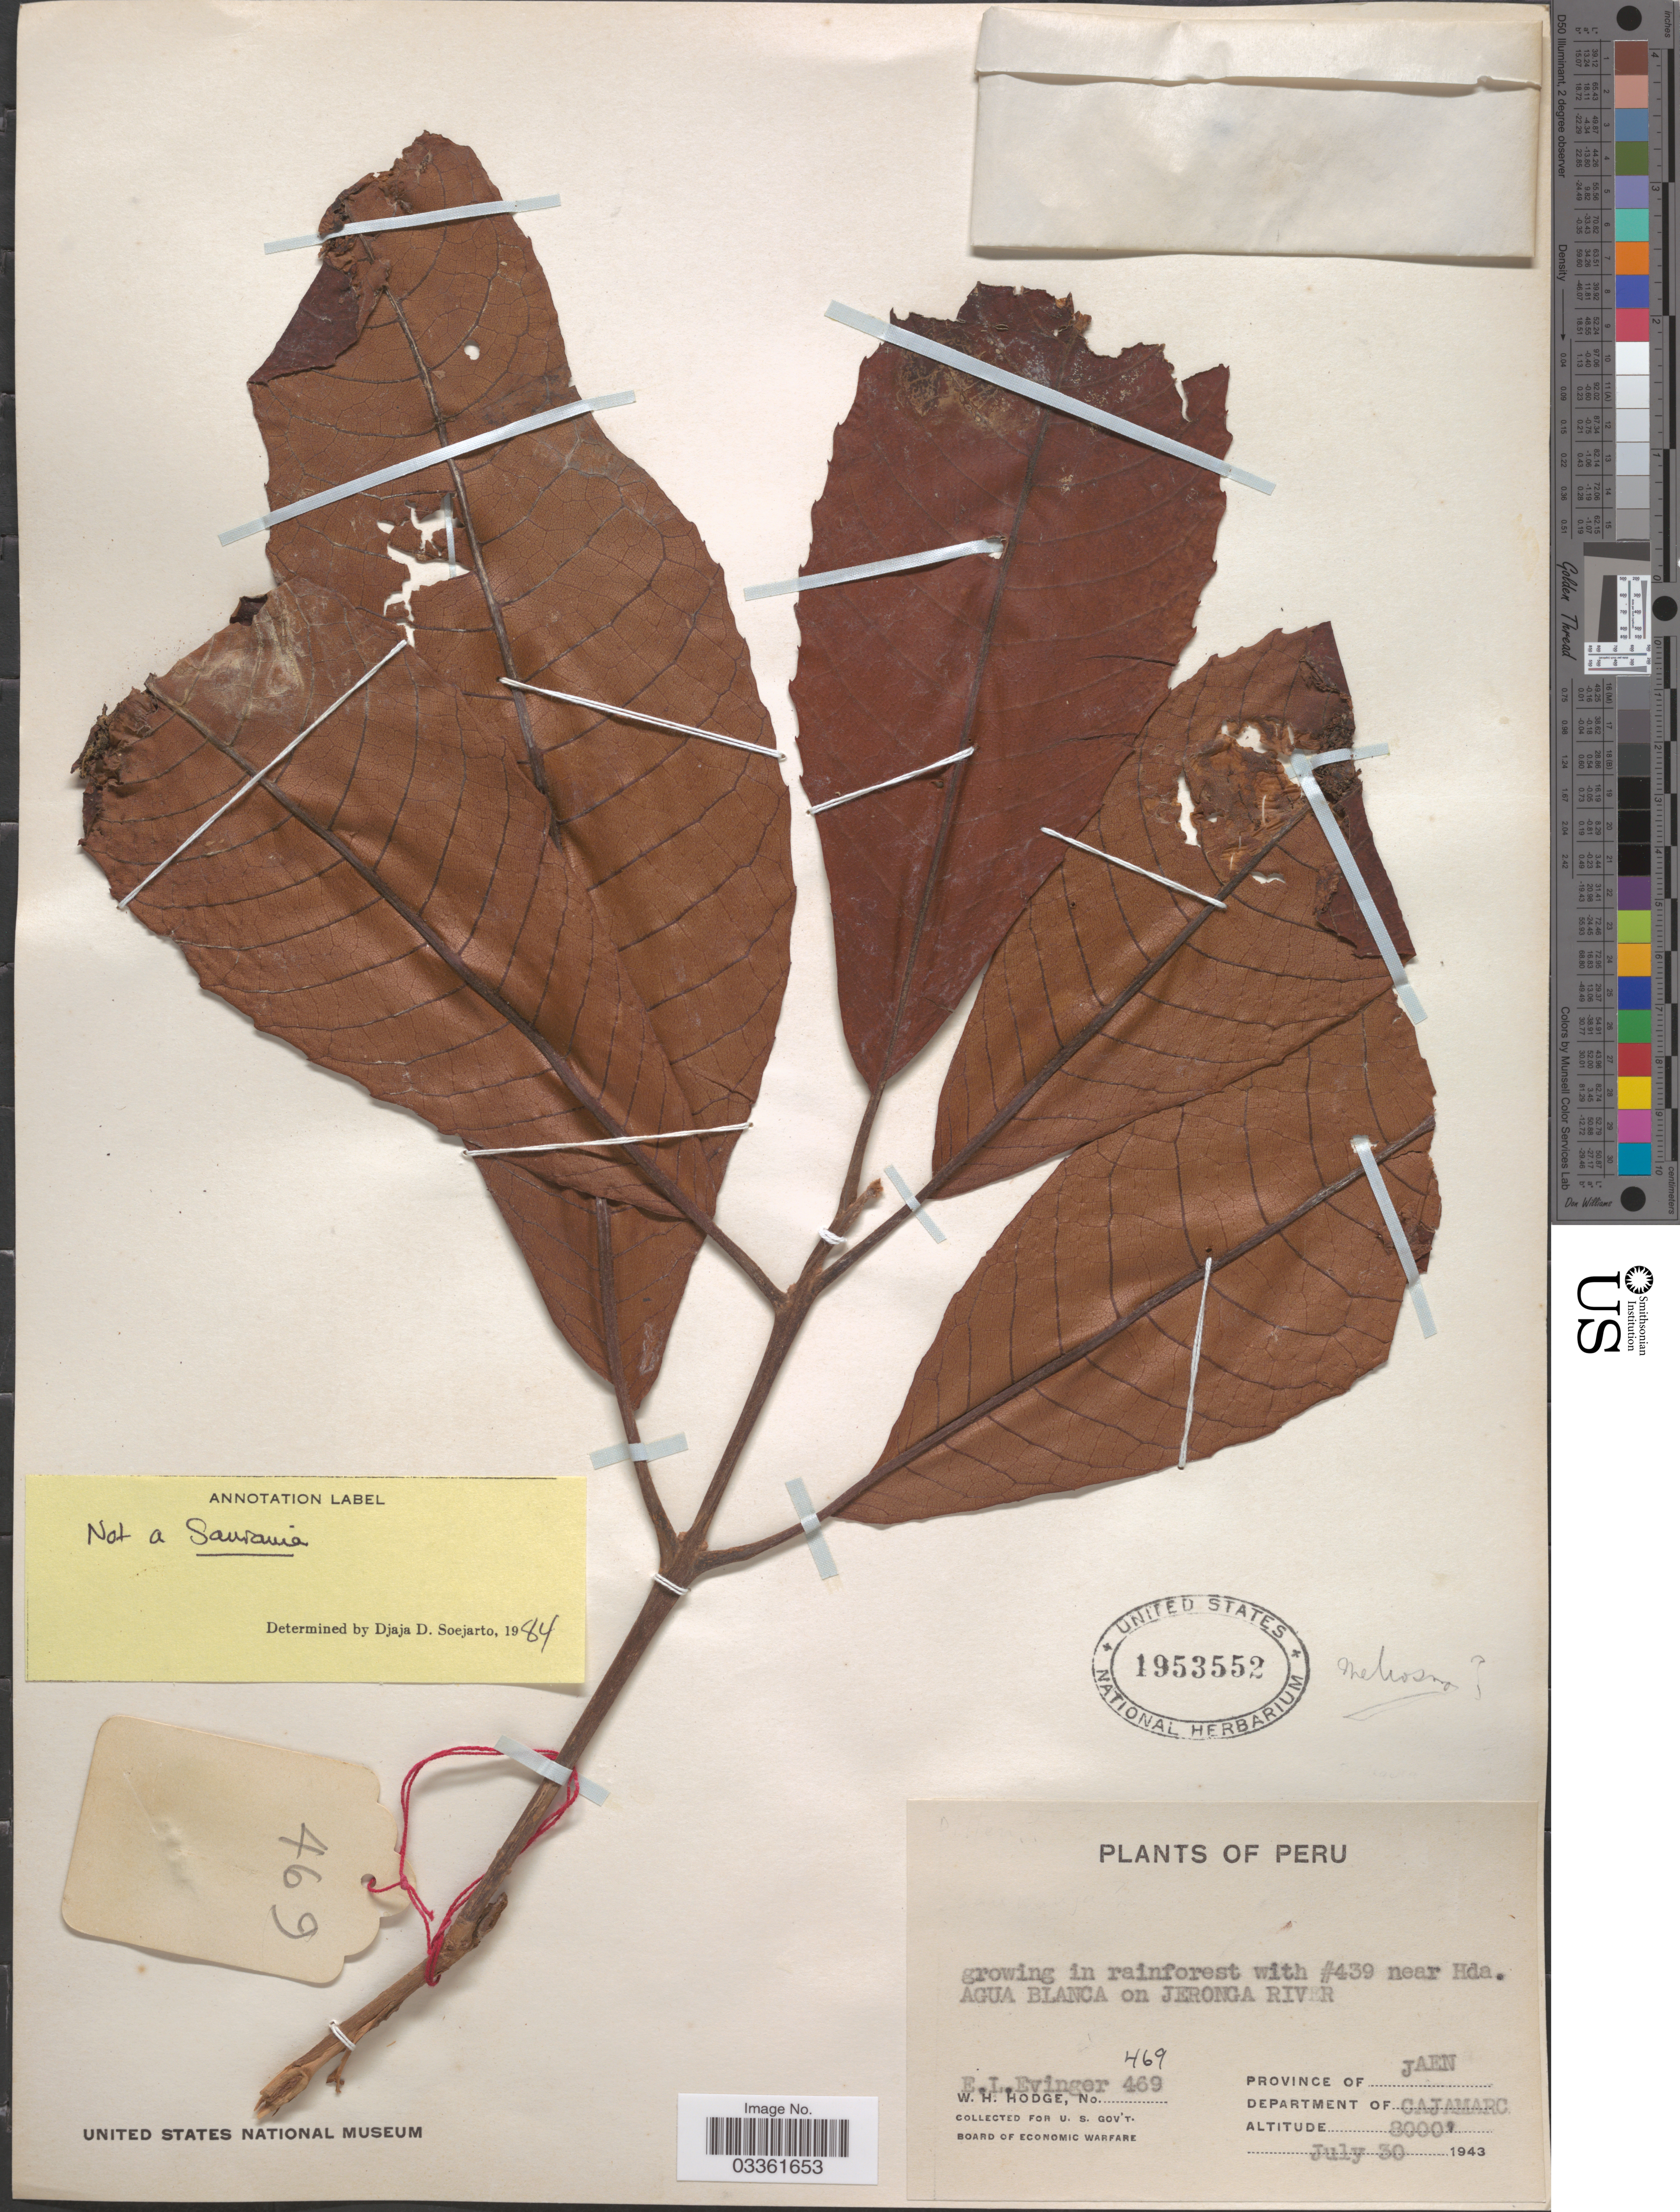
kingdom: Plantae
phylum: Tracheophyta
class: Magnoliopsida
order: Proteales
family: Sabiaceae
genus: Meliosma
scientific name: Meliosma sp.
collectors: E. Evinger & W. Hodge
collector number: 469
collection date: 1943-07-30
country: Peru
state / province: Cajamarca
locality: Agua Blanca on Jeronga River. Province of Jaen. Department of Cajamarc.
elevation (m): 2438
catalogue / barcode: US 1953552